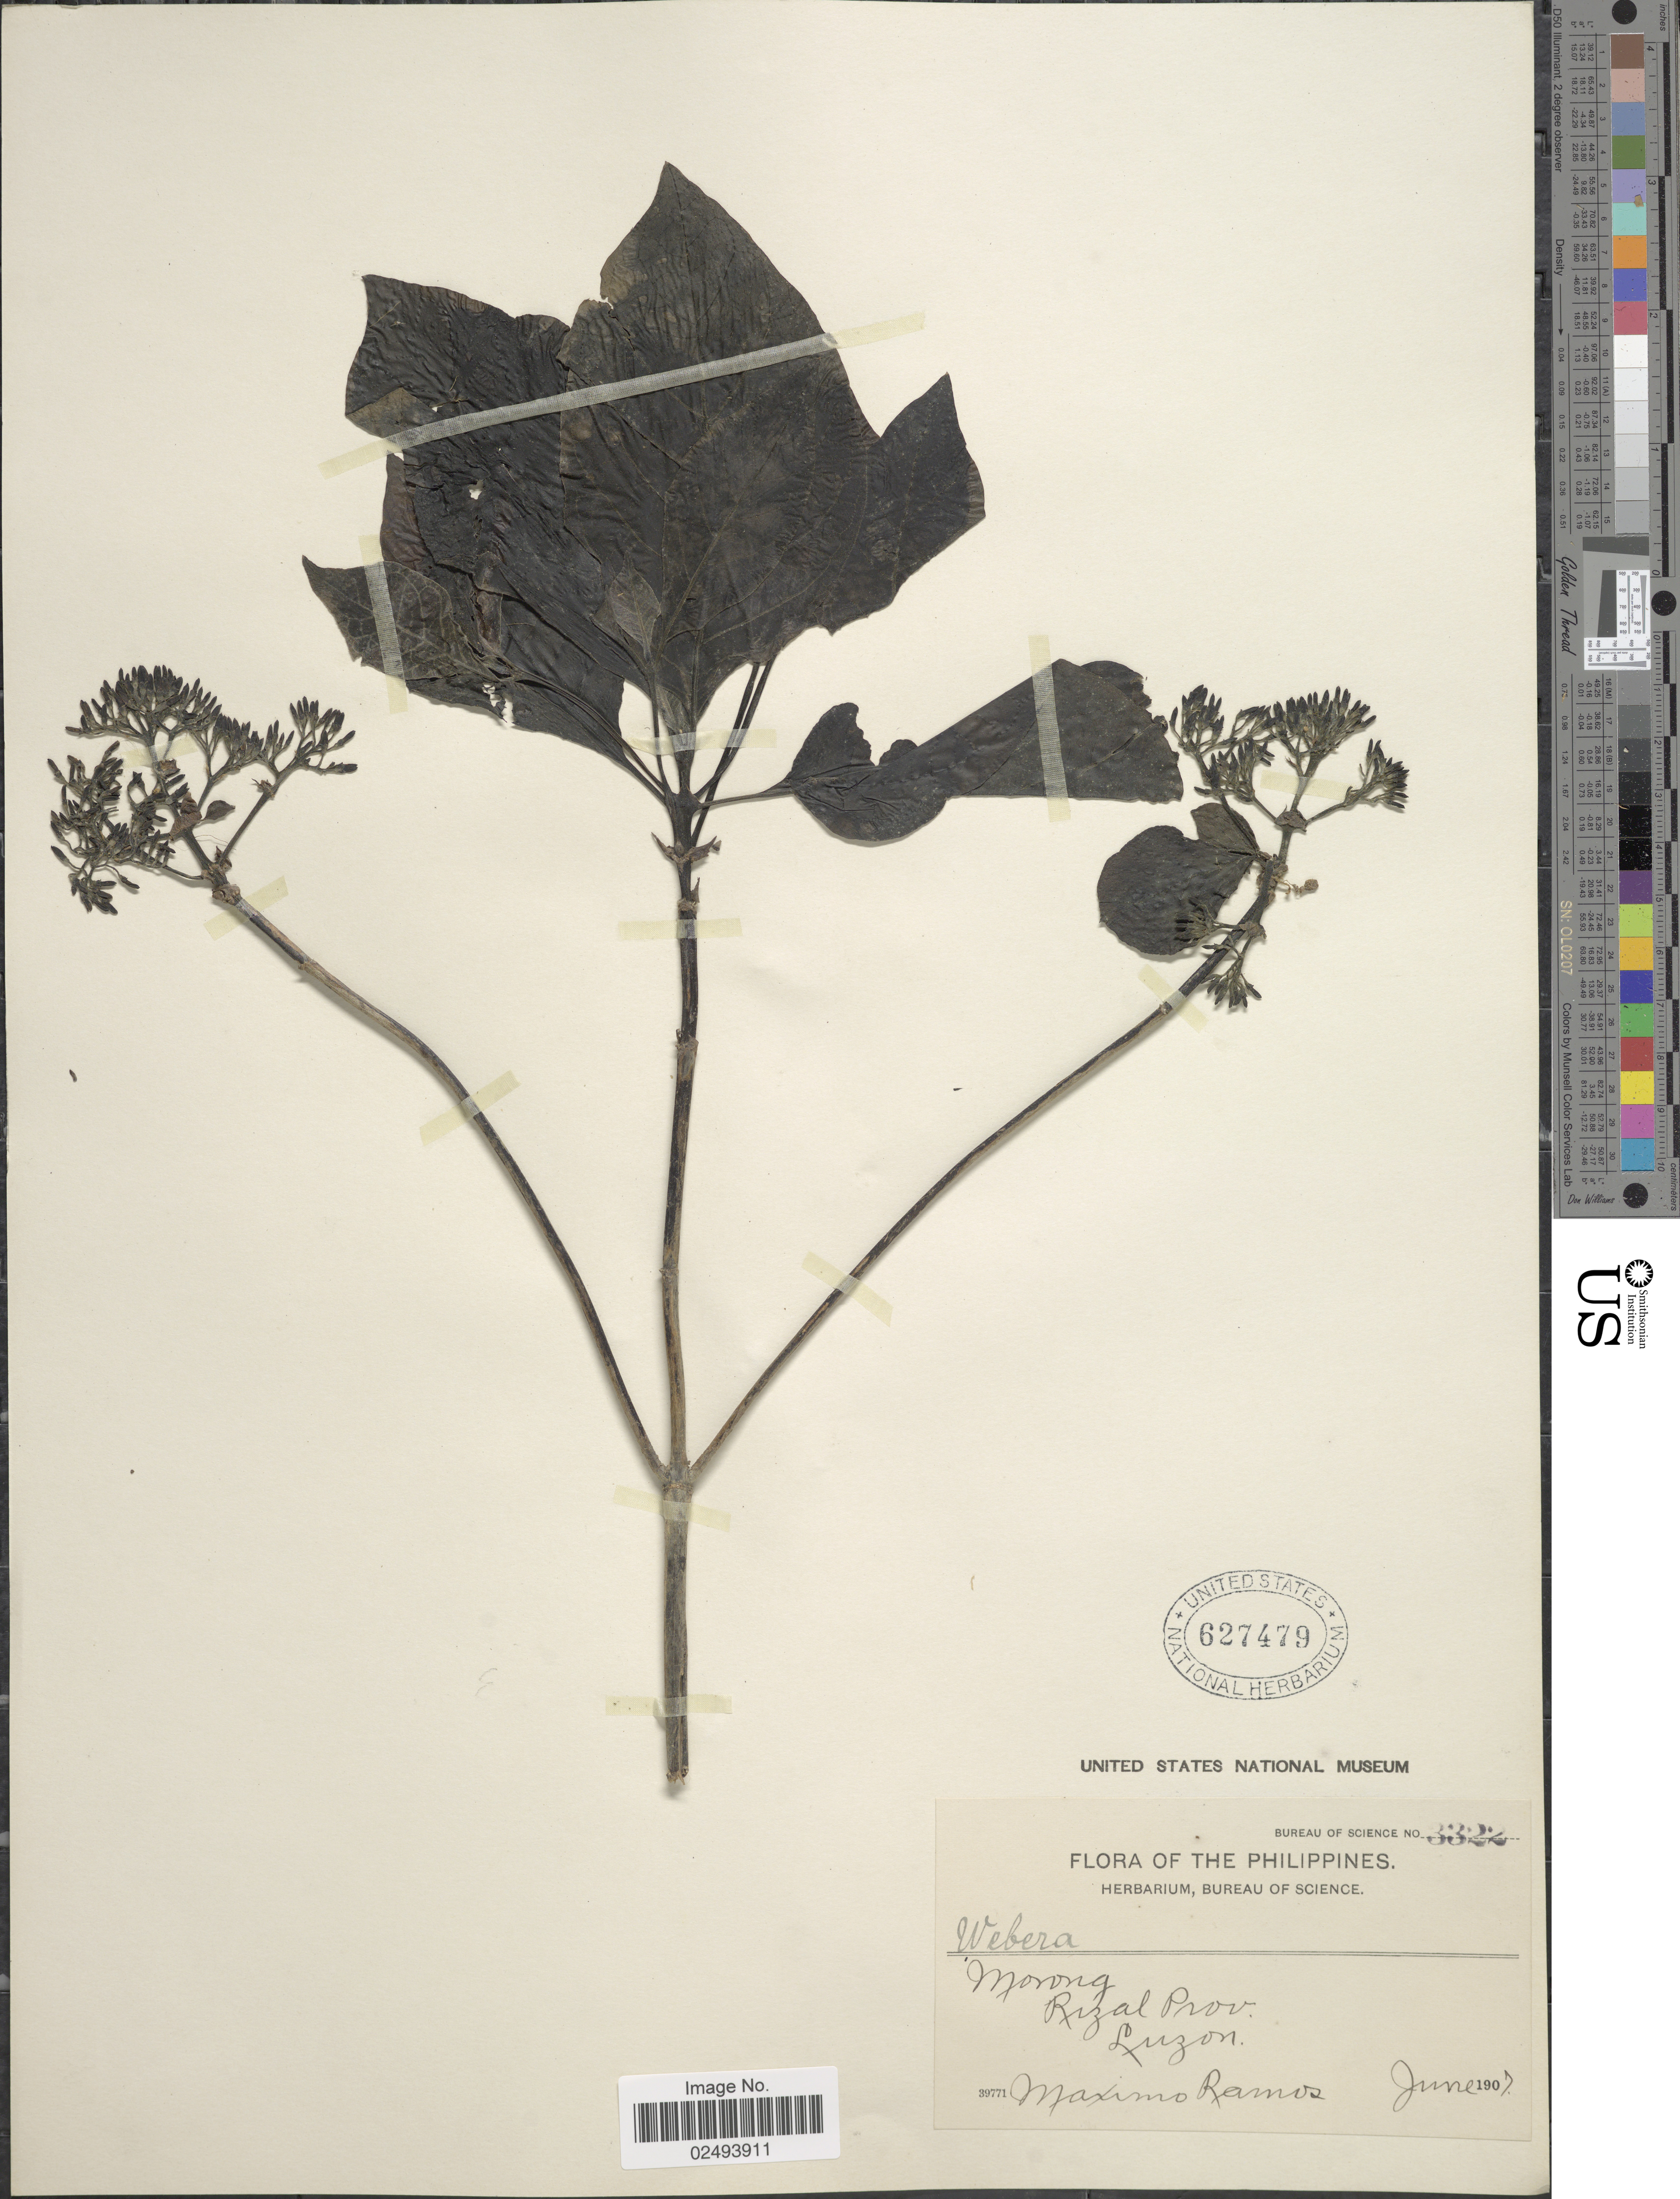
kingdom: Plantae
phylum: Tracheophyta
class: Magnoliopsida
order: Gentianales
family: Rubiaceae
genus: Tarenna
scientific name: Tarenna sp.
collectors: M. Ramos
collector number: Bureau of Science 3322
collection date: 1907-06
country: Philippines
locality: Morong, Rizal Prov. Luzon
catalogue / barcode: US 627479